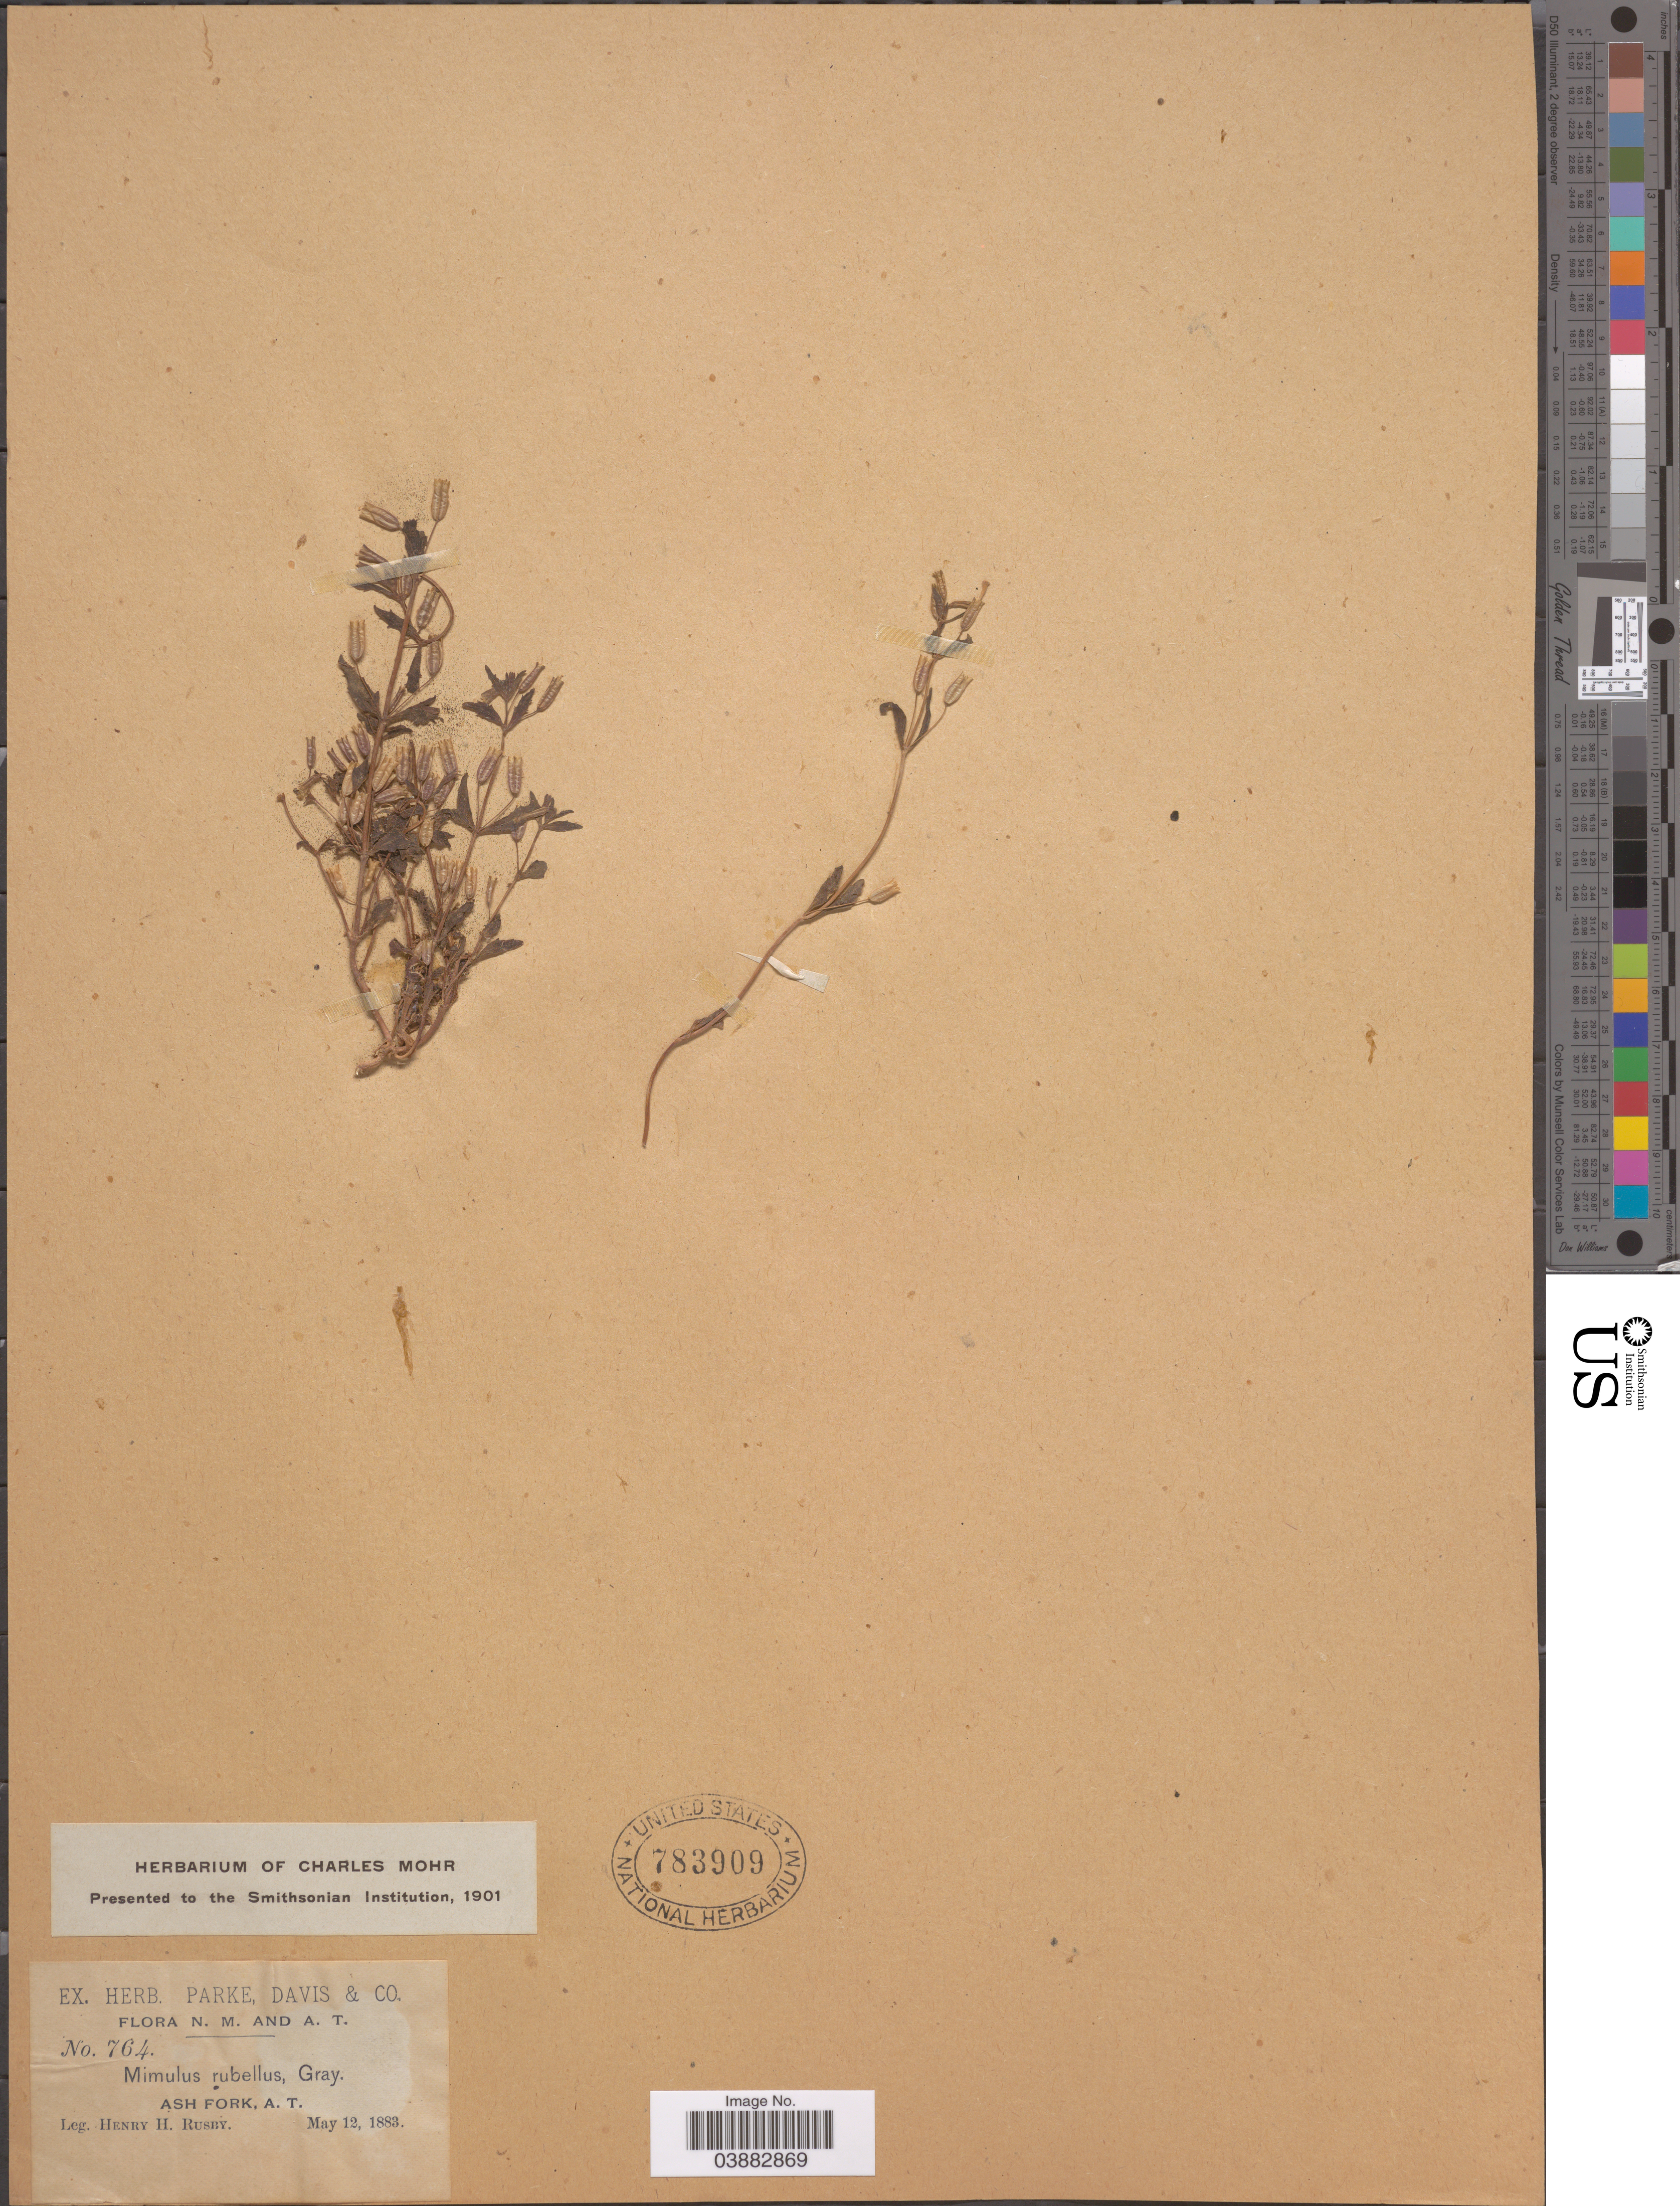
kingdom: Plantae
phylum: Tracheophyta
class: Magnoliopsida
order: Lamiales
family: Phrymaceae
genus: Mimulus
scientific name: Mimulus rubellus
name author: A. Gray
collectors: H. H. Rusby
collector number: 764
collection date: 1883-05-12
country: United States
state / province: Arizona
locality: Ash Fork, A. T.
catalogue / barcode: US 783909